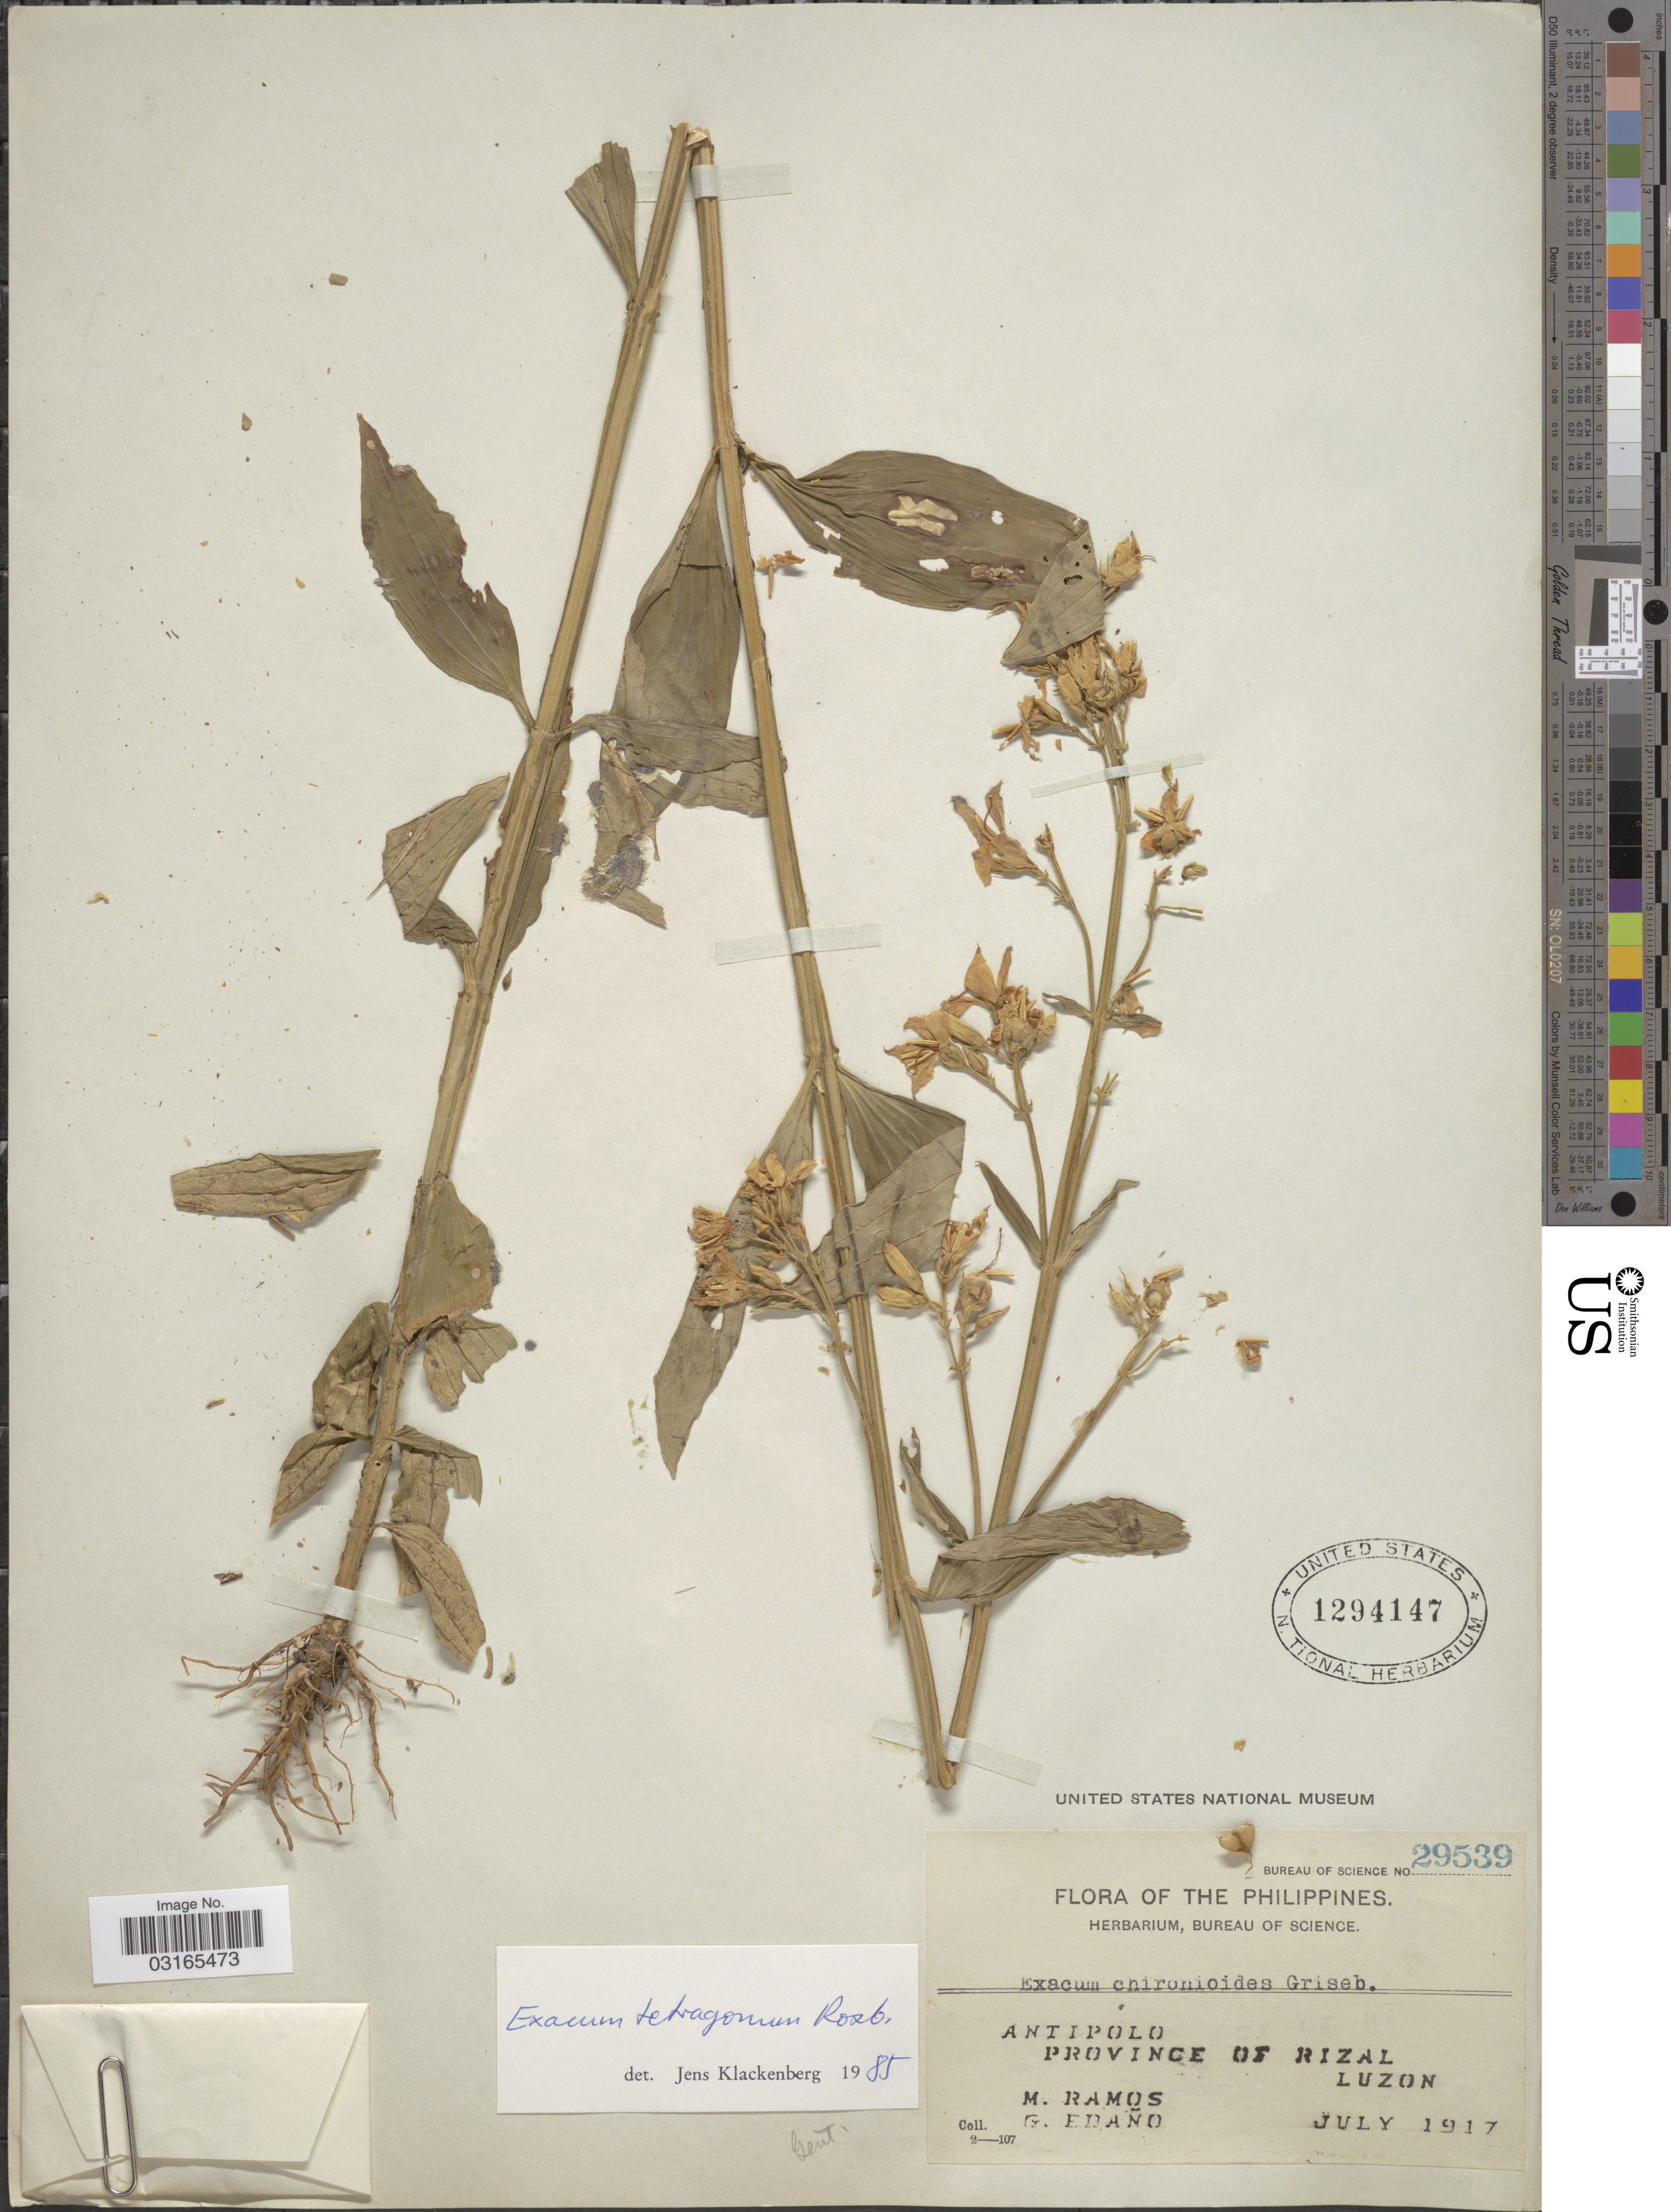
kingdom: Plantae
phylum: Tracheophyta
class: Magnoliopsida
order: Gentianales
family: Gentianaceae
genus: Exacum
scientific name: Exacum tetragonum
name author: Roxb.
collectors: M. Ramos & G. Edaño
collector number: Bureau of Science 29539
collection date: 1917-07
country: Philippines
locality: Antipolo. Province of Rizal. Luzon.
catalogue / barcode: US 1294147